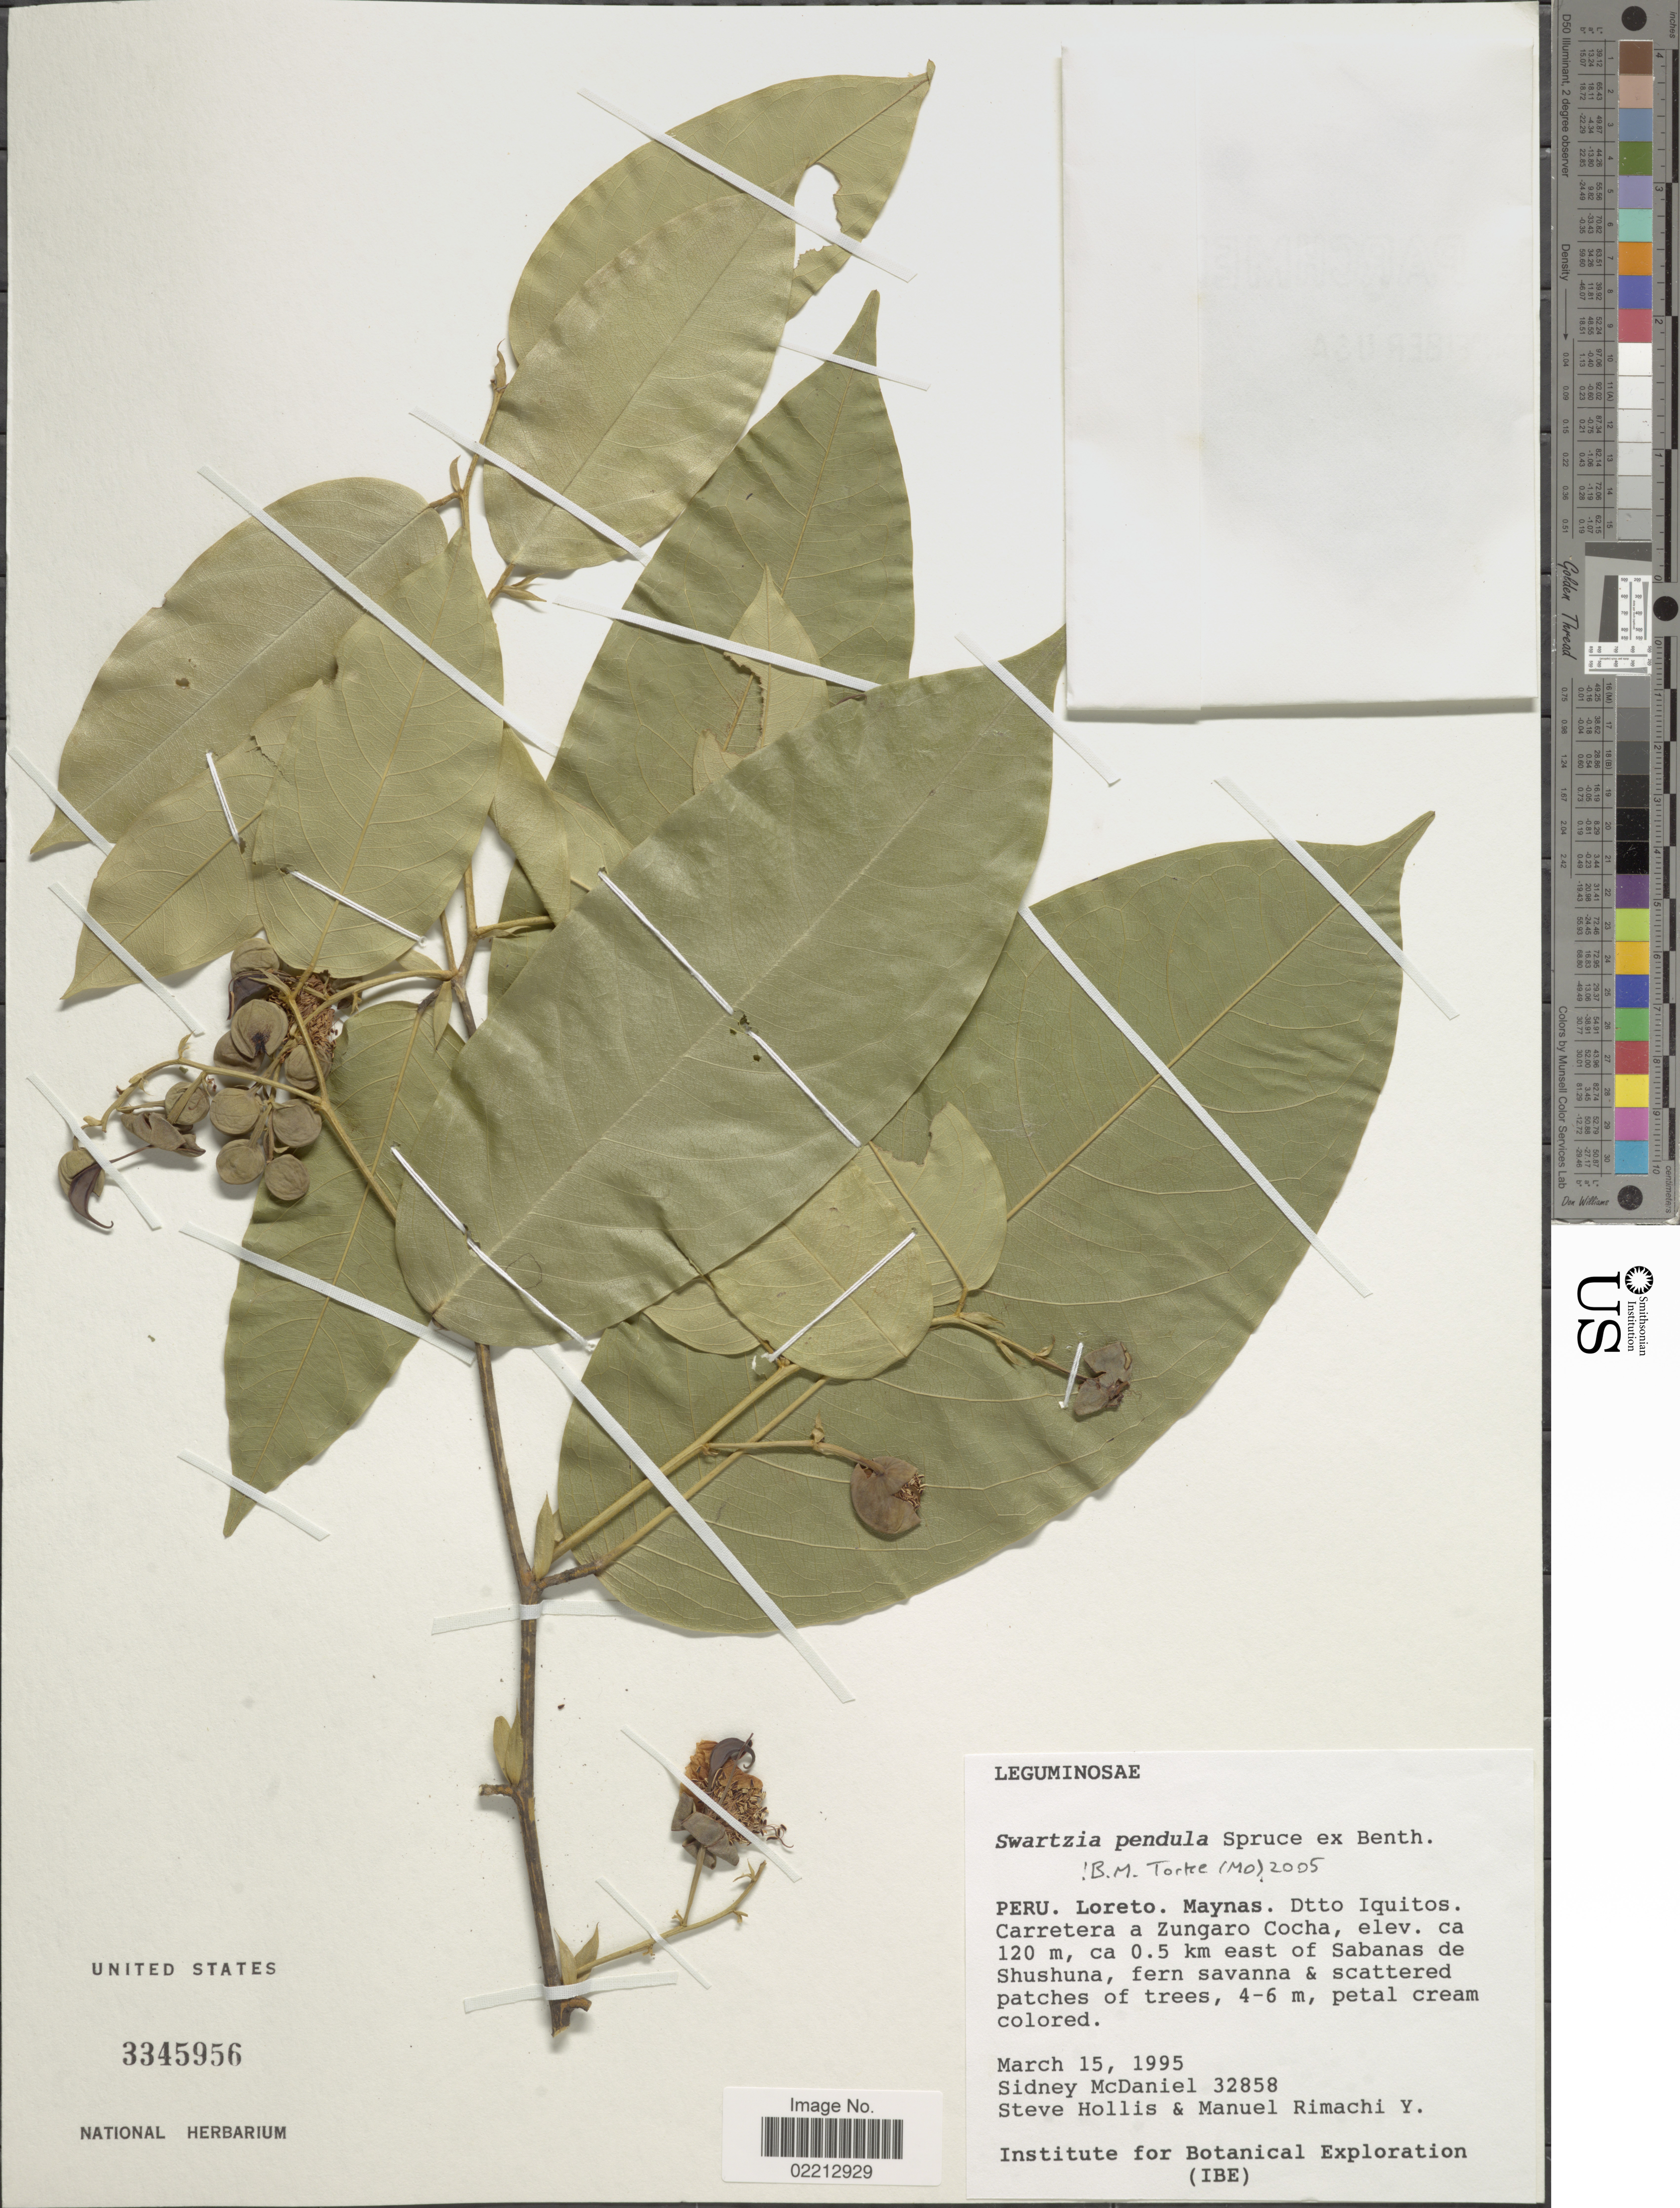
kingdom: Plantae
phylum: Tracheophyta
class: Magnoliopsida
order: Fabales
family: Fabaceae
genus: Swartzia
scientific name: Swartzia pendula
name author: Spruce ex Benth.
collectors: S. McDaniel, S. Hollis & M. Rimachi Y.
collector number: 32858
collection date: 1995-03-15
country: Peru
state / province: Loreto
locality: Maynas. Dtto. Iquitos. Carretera a Zungaro Cocha, ca. 0.5 km east of Sabanas de Shushuna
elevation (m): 120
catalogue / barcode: US 3345956